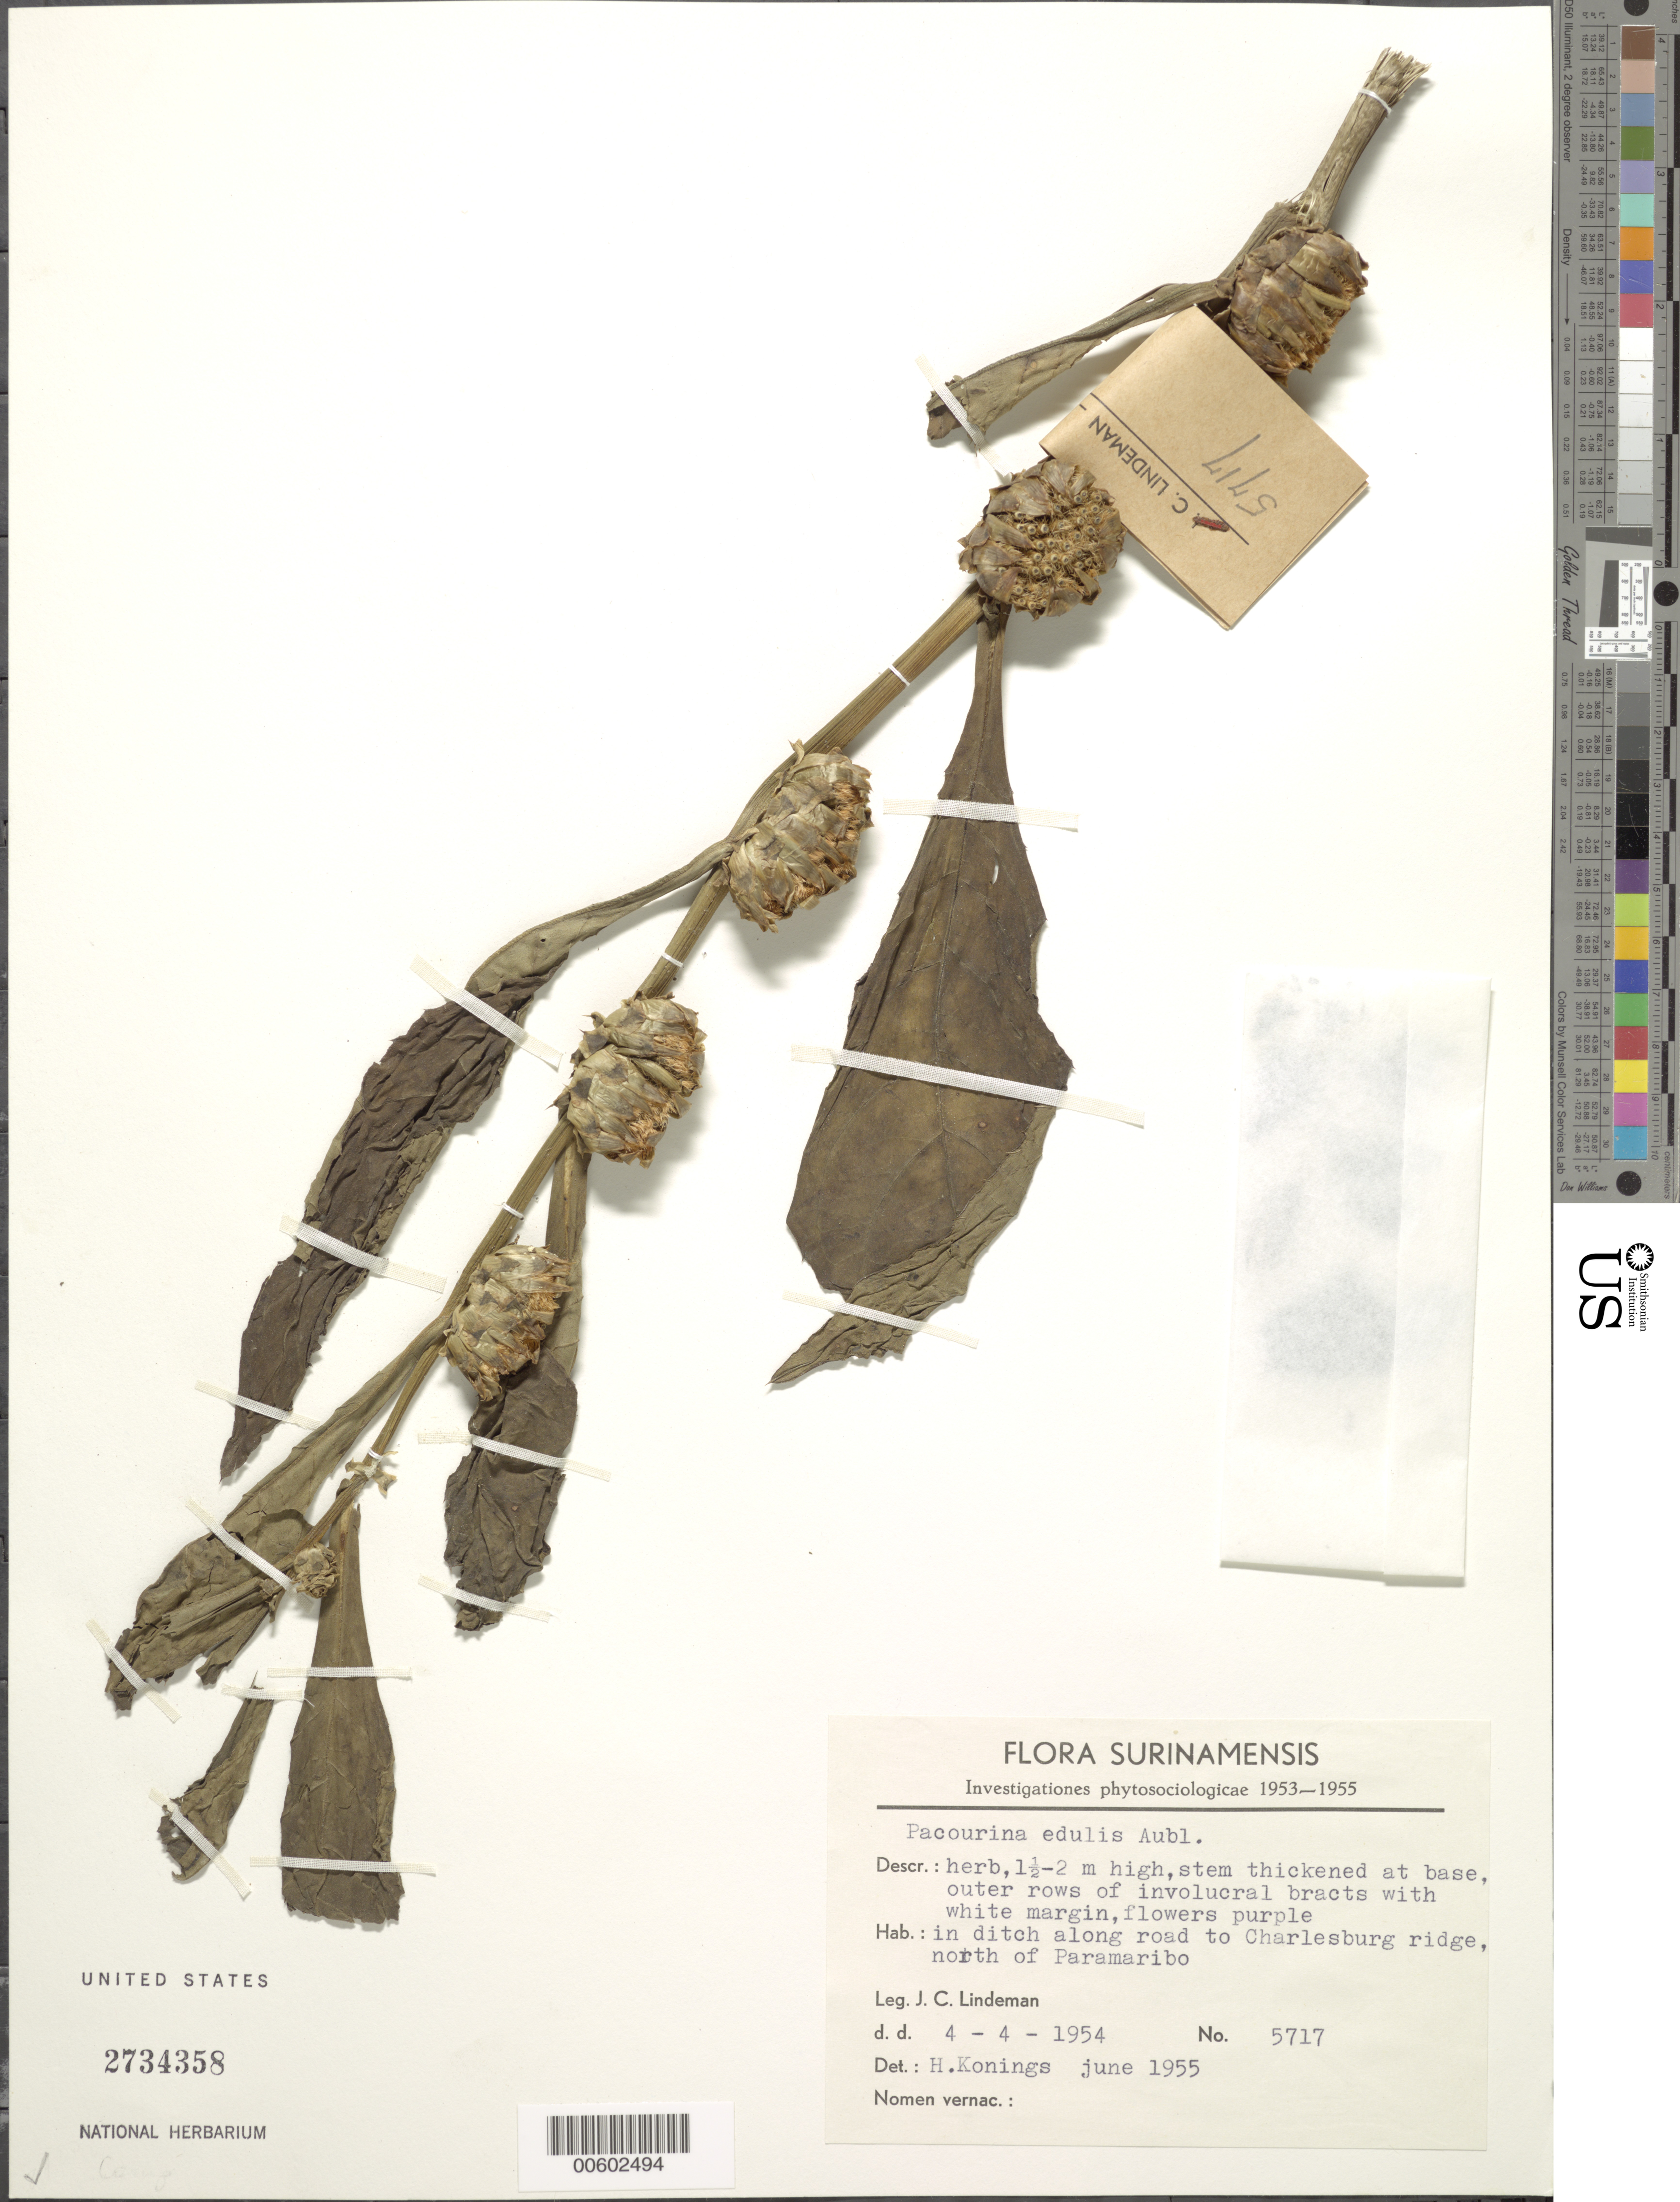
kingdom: Plantae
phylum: Tracheophyta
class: Magnoliopsida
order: Asterales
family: Asteraceae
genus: Pacourina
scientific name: Pacourina edulis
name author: Aubl.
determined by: Konings, H.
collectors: J. C. Lindeman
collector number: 5717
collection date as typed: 4-Apr-53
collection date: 1953-04-04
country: Suriname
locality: Charlesburg Ridge, N. of Paramaribo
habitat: Ditch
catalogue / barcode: US 2734358